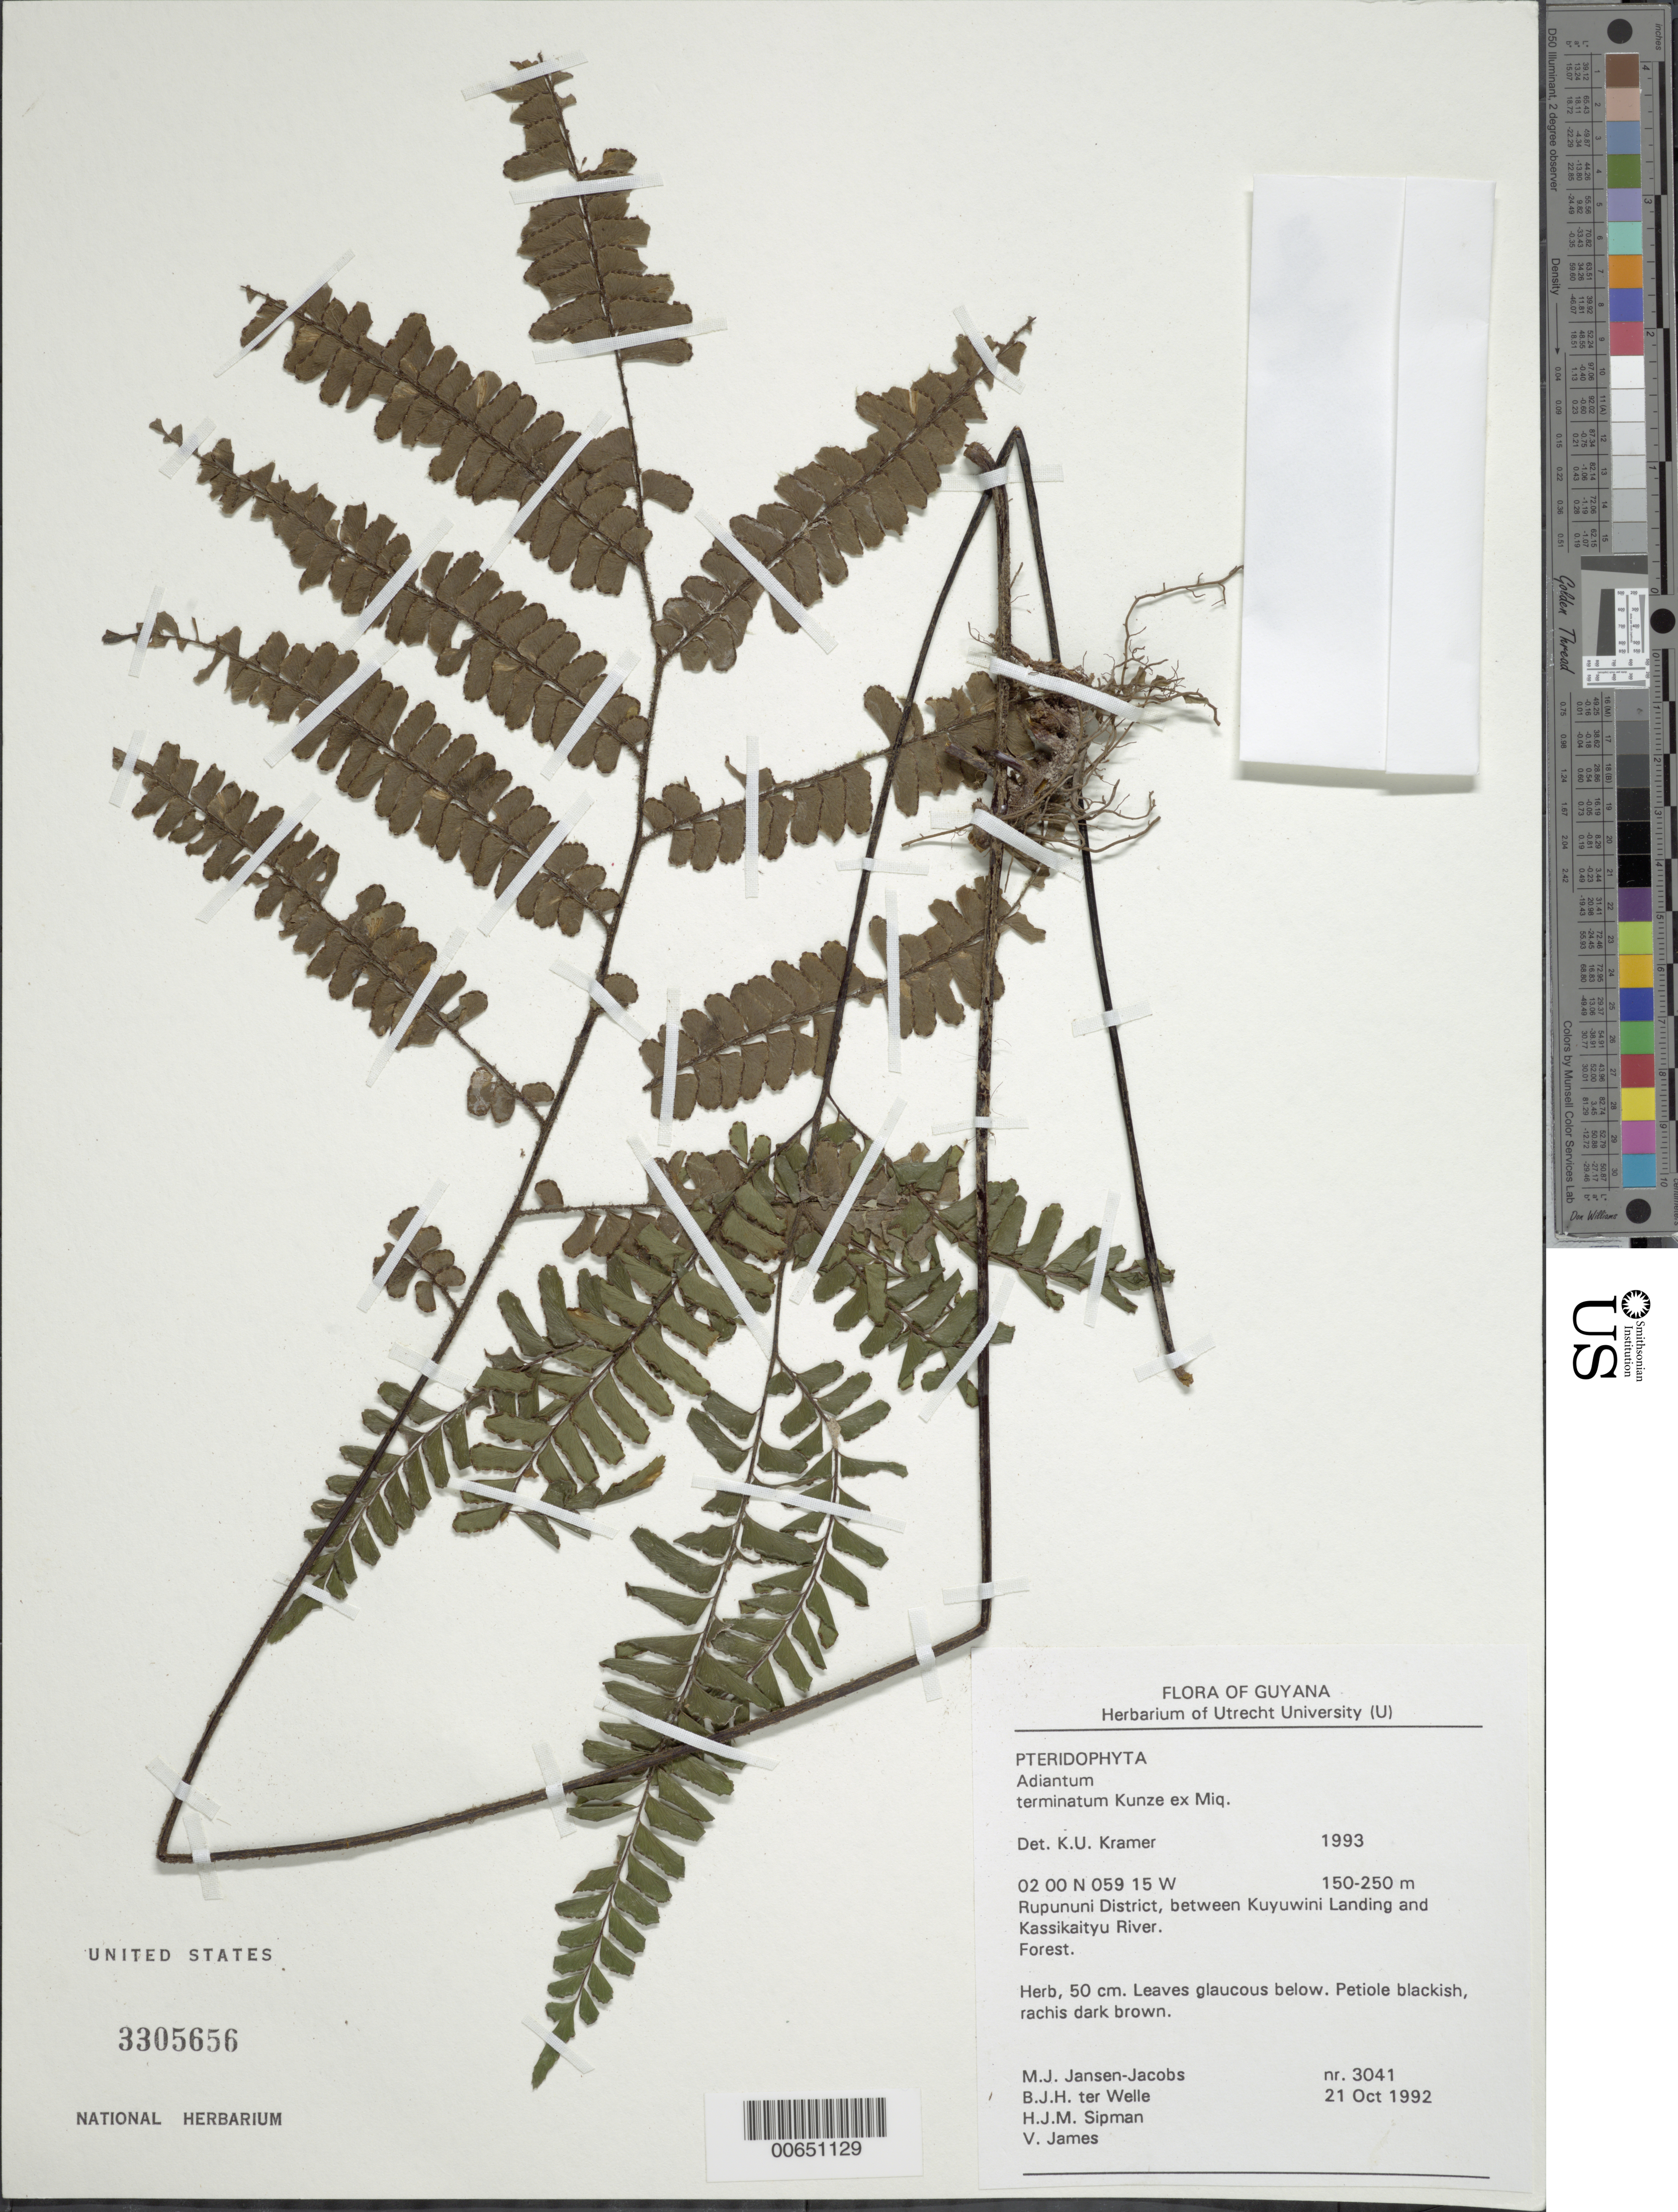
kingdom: Plantae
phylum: Tracheophyta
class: Polypodiopsida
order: Polypodiales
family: Pteridaceae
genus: Adiantum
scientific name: Adiantum terminatum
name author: Kunze ex Miq.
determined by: Kramer, K. U.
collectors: M. J. Jansen-Jacobs, B. Welle, H. J. M. Sipman & V. James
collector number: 3041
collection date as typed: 21-Oct-92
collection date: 1992-10-21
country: Guyana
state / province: U. Takutu-U. Essequibo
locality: Rupununi District, between Kuyuwini Landing and Kassikaityu River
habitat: Forest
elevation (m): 150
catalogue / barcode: US 3305656